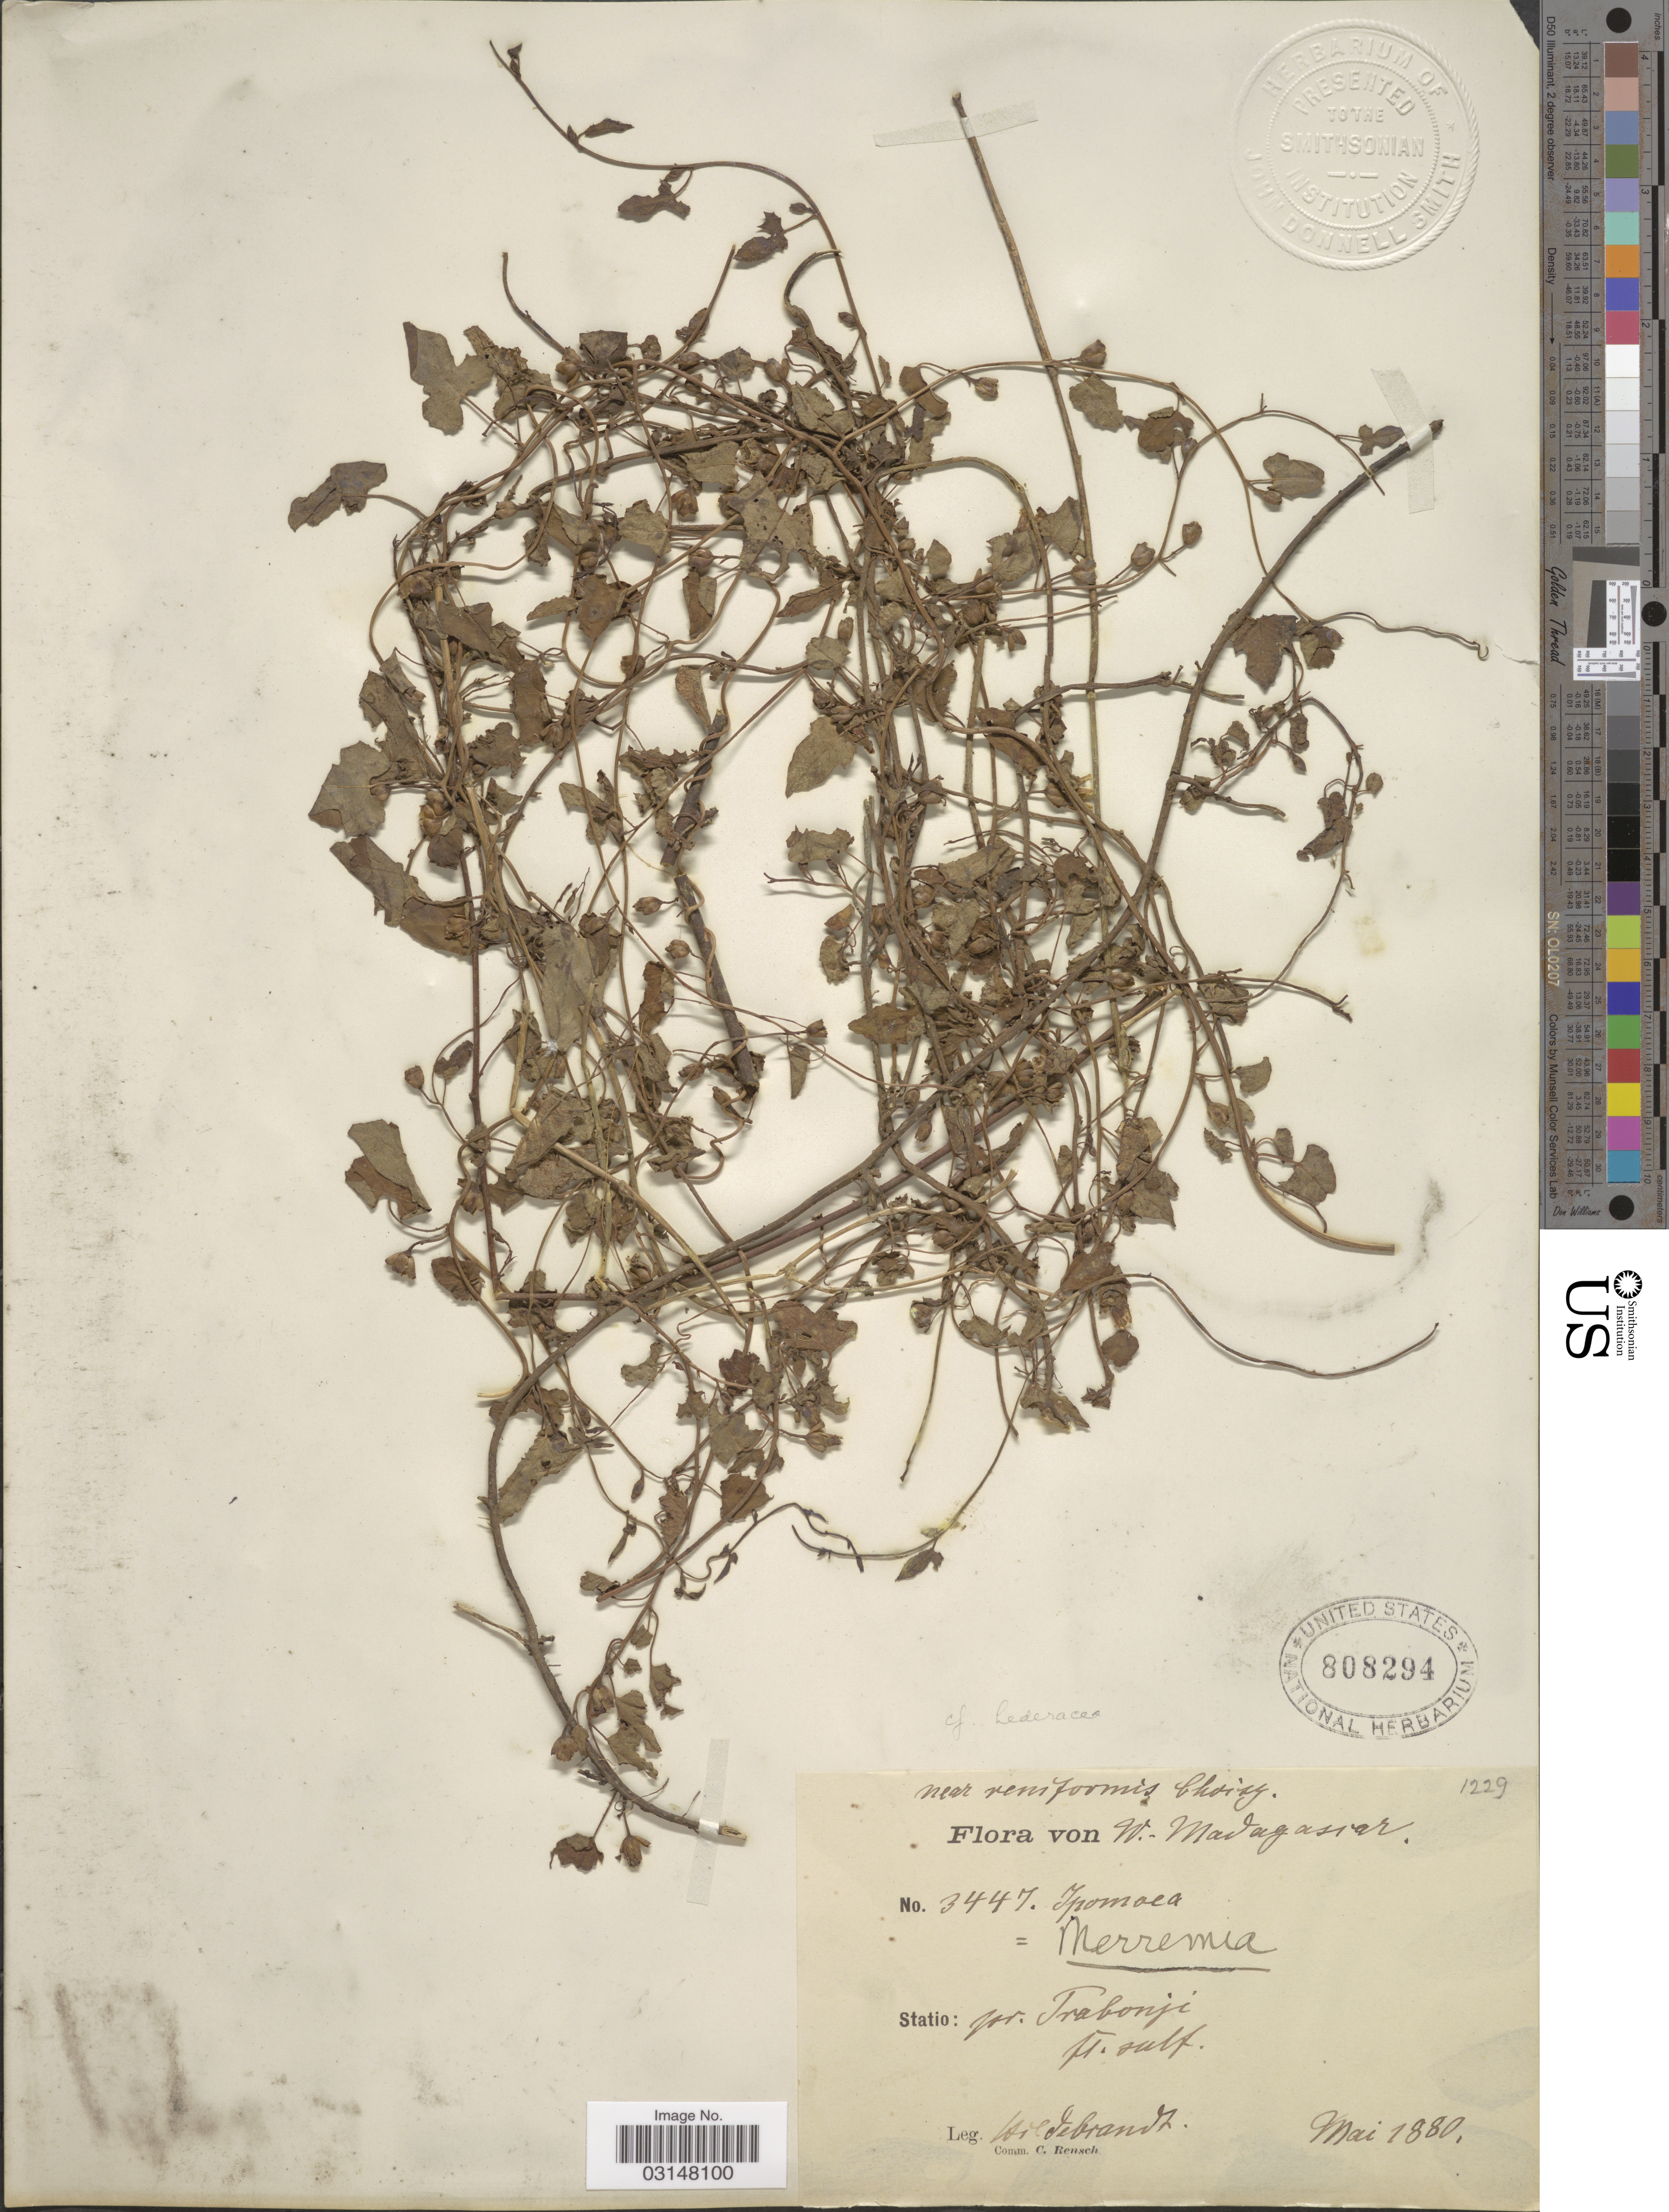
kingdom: Plantae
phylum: Tracheophyta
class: Magnoliopsida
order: Solanales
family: Convolvulaceae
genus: Merremia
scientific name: Merremia hederacea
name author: (Burm. f.) Hallier f.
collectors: -. Wildebrandt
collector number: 3447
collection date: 1880-05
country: Madagascar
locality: W. Madagascar. Pr. Trabonji.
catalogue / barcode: US 808294